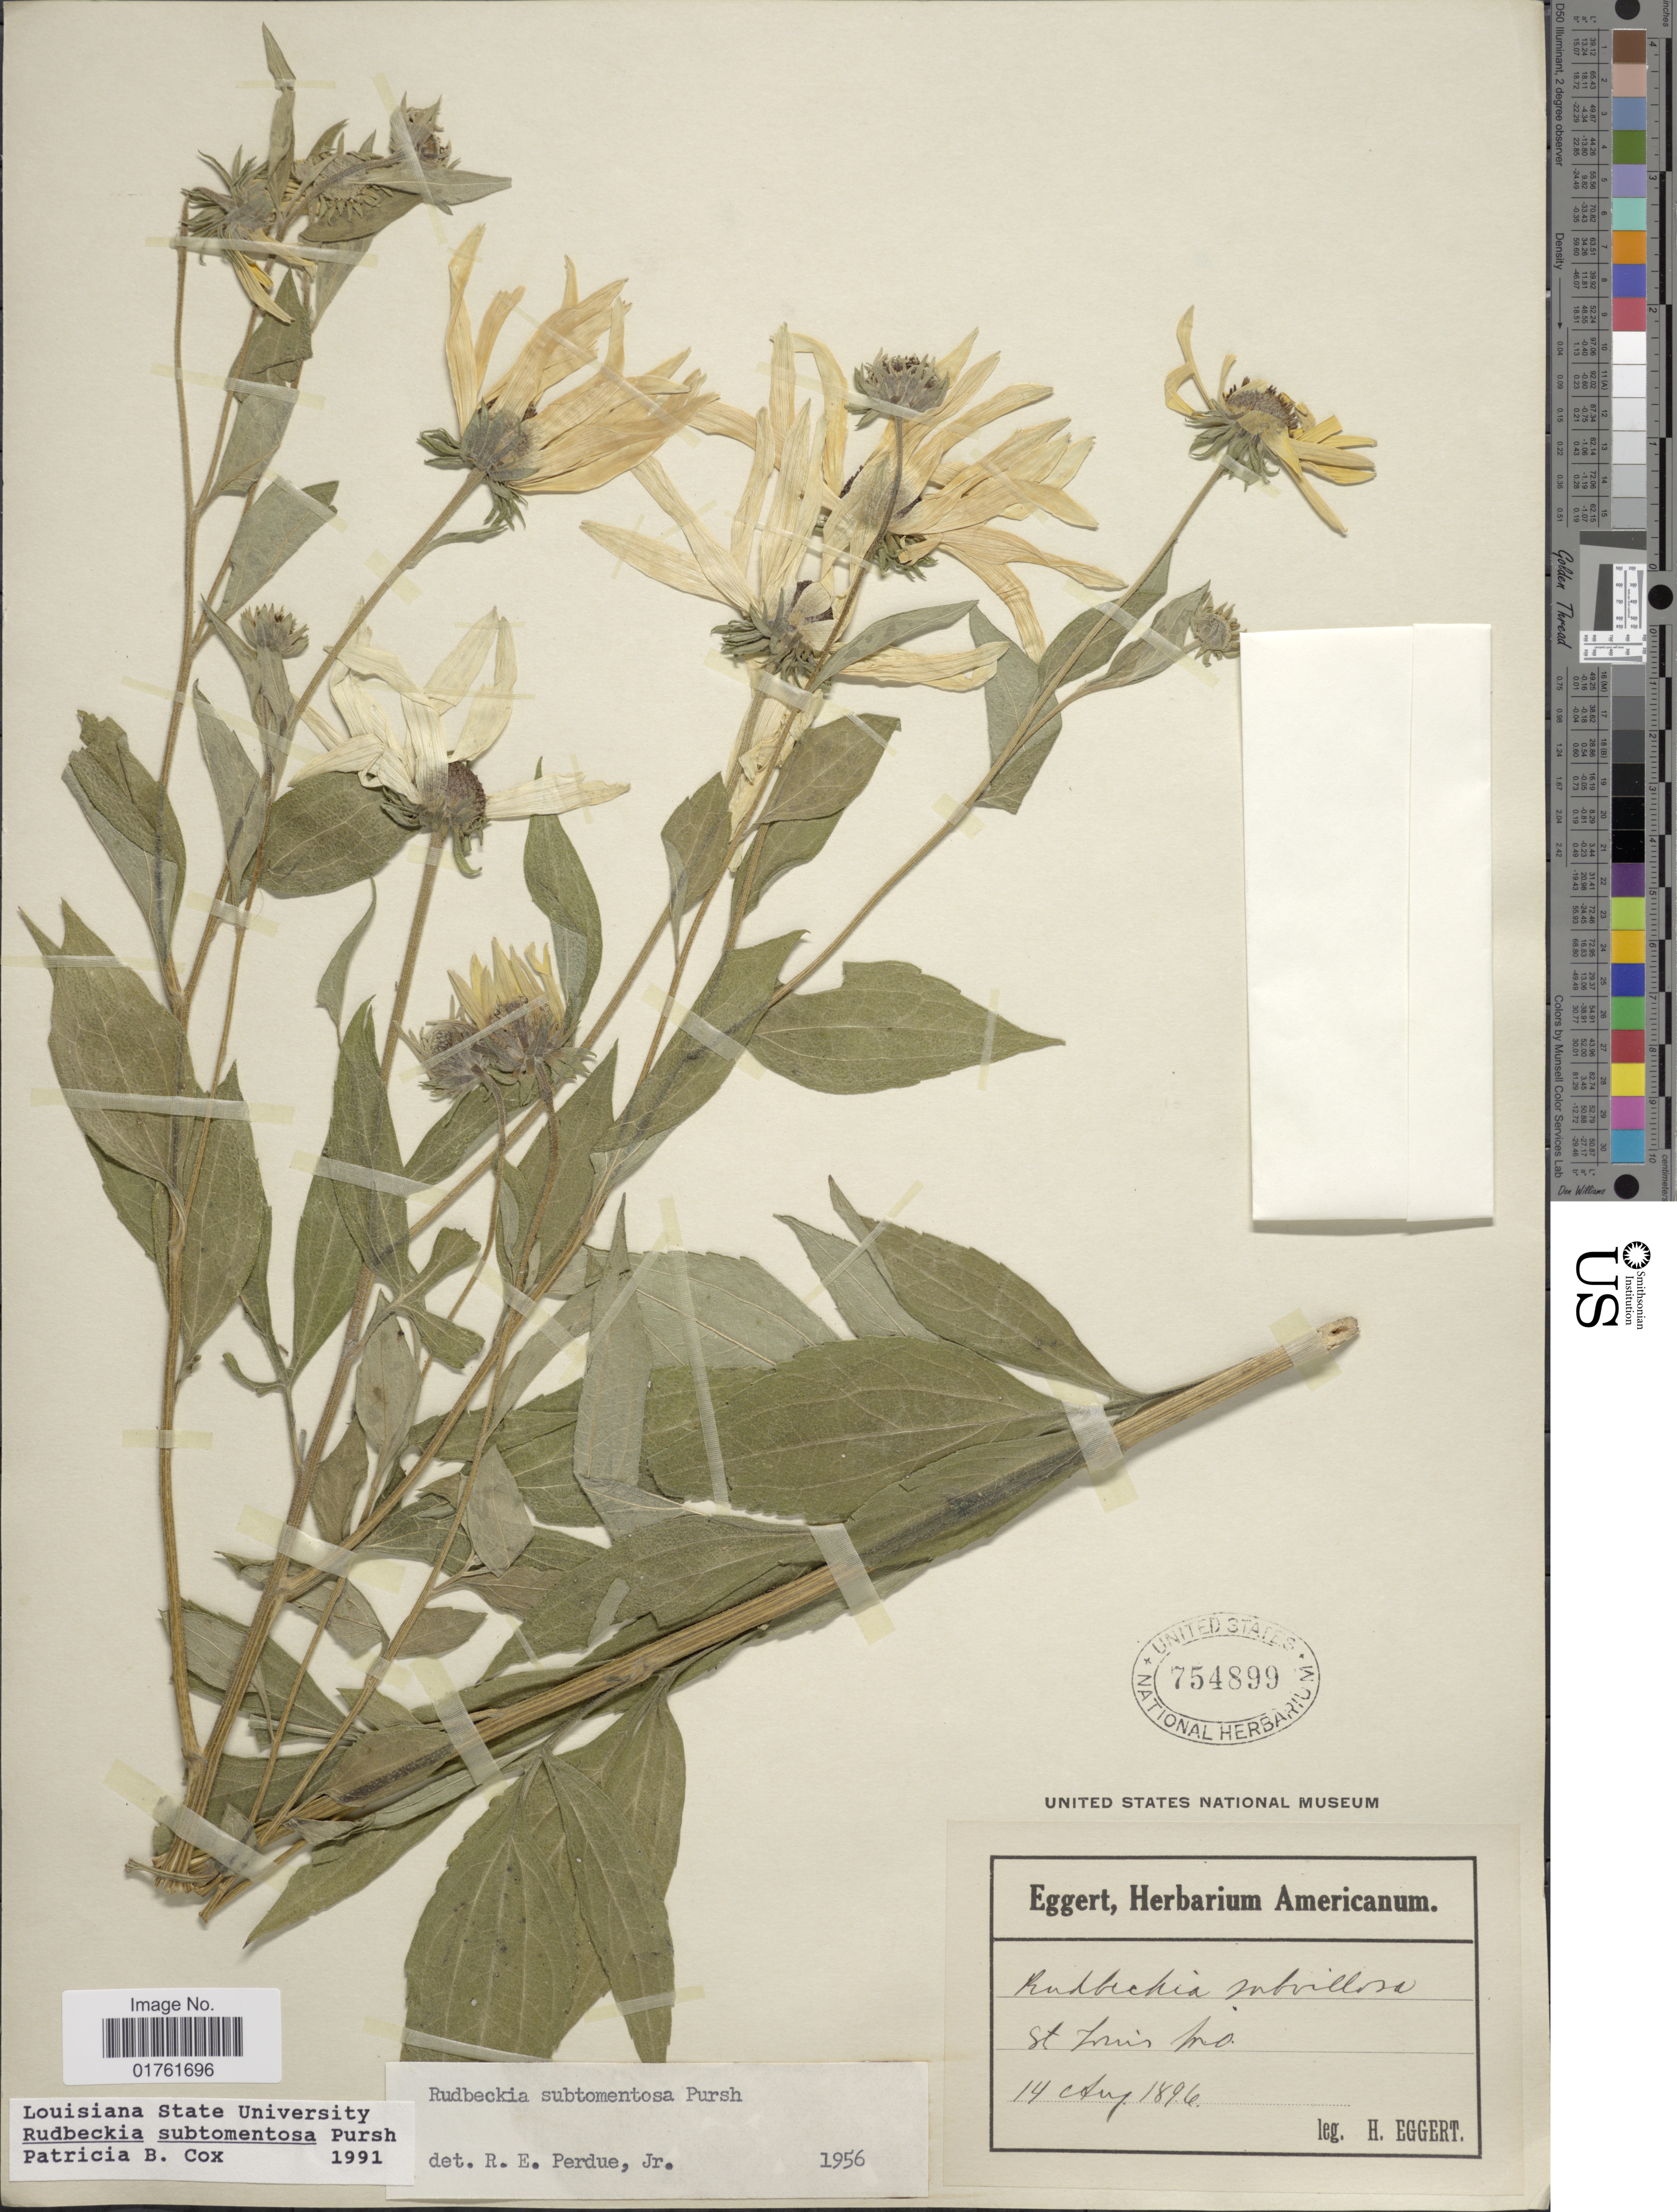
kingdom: Plantae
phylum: Tracheophyta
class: Magnoliopsida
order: Asterales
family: Asteraceae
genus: Rudbeckia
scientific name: Rudbeckia subtomentosa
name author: Pursh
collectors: H. Eggert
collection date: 1896-08-14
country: United States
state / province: Missouri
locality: St Louis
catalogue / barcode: US 754899